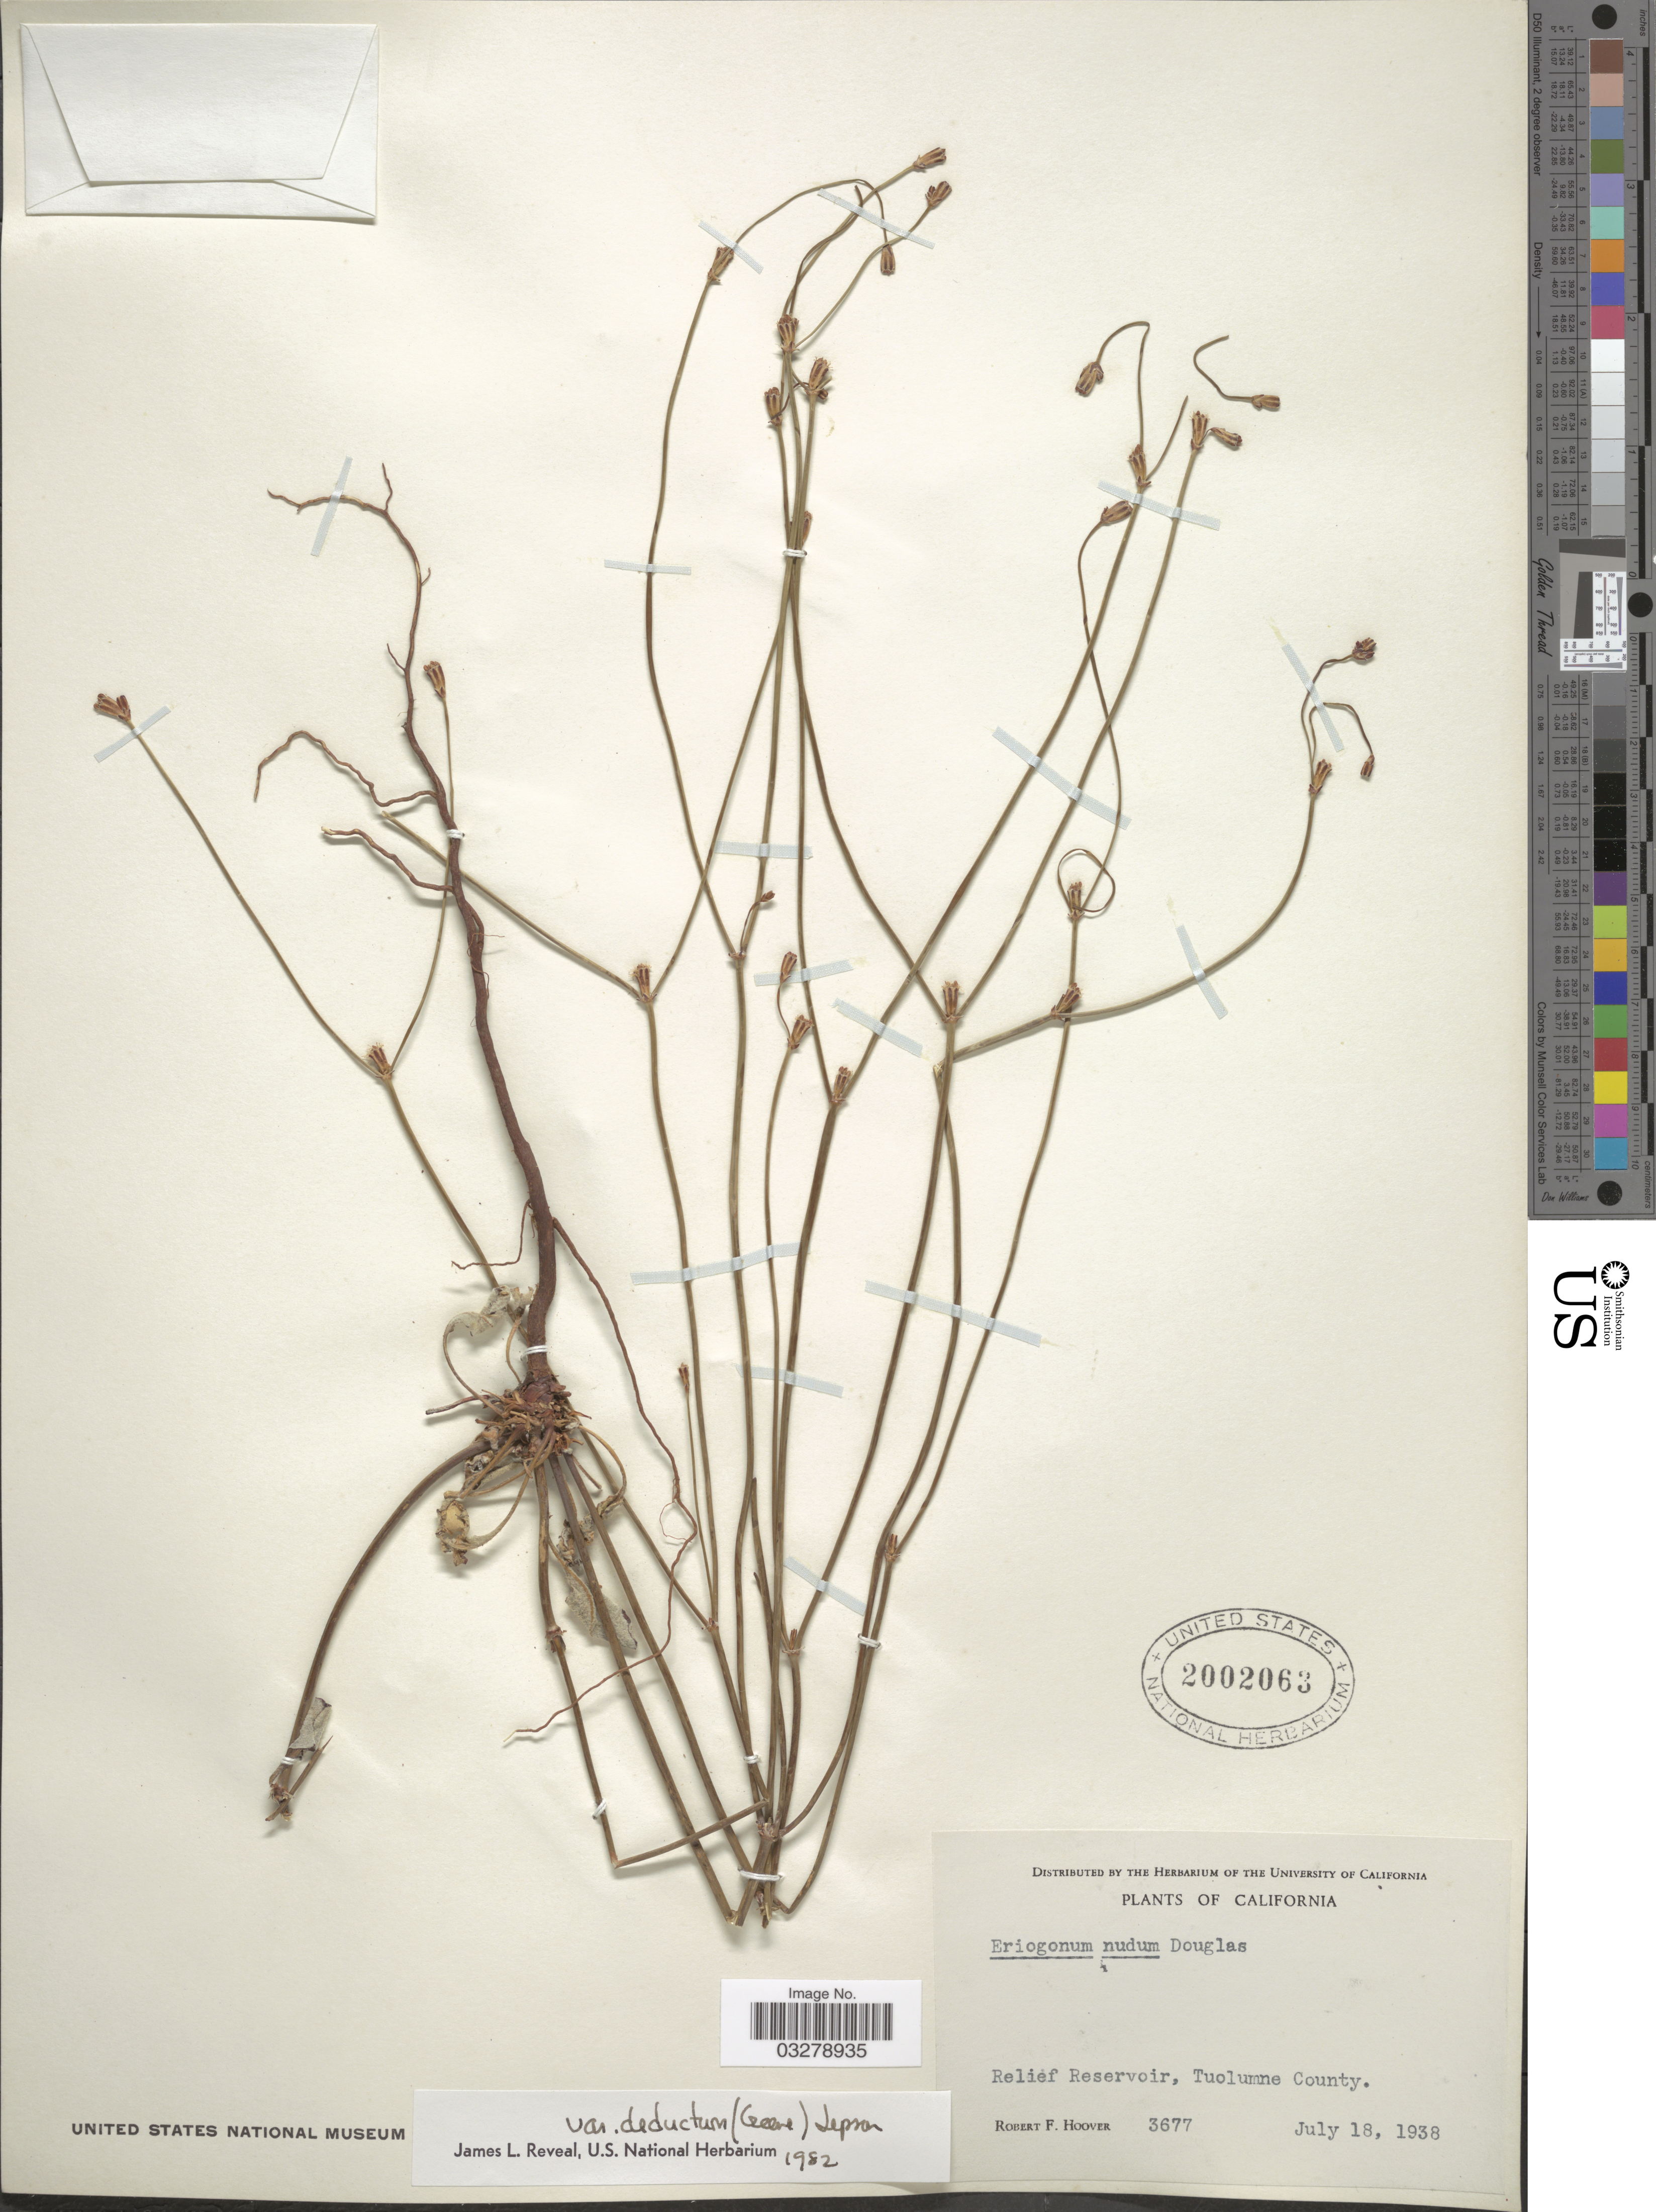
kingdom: Plantae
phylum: Tracheophyta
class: Magnoliopsida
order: Caryophyllales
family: Polygonaceae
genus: Eriogonum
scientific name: Eriogonum nudum var. deductum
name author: (Greene) Jeps.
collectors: R. F. Hoover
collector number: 3677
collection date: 1938-07-18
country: United States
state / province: California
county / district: Tuolumne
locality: Relief Reservoir, Tuolumne County.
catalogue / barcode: US 2002063